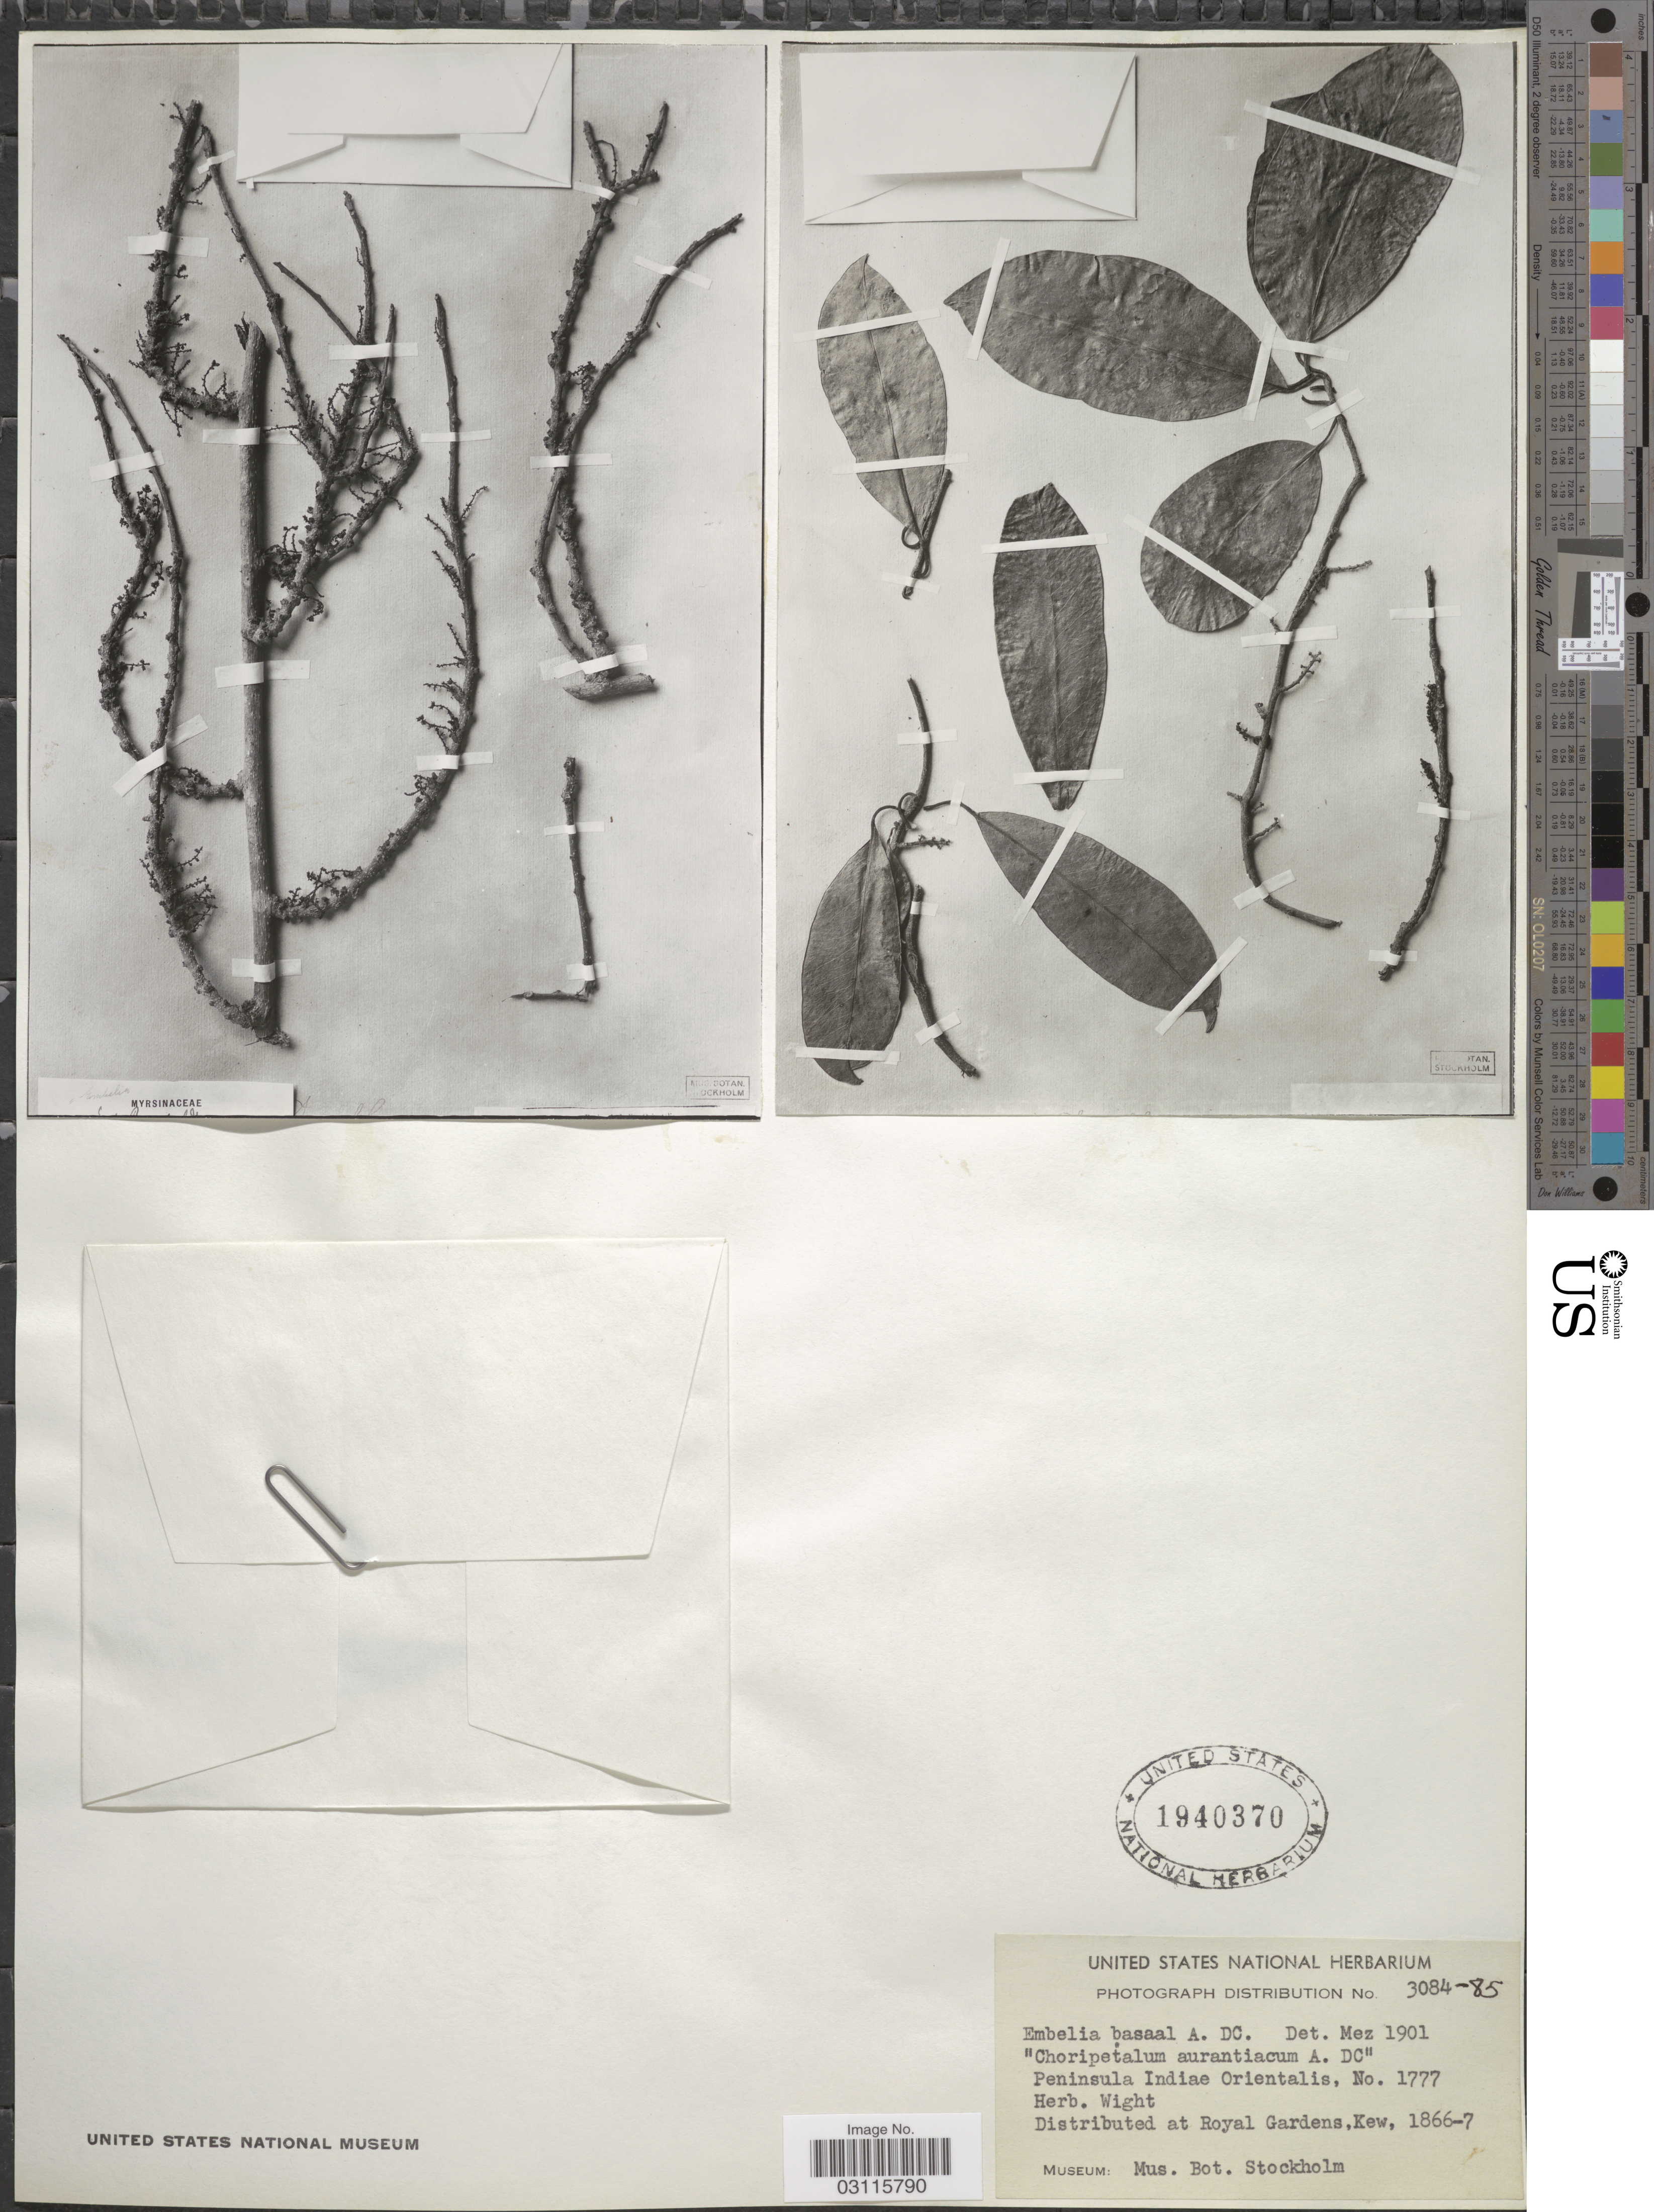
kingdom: Plantae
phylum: Tracheophyta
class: Magnoliopsida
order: Ericales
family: Primulaceae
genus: Embelia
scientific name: Embelia basaal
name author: A. DC.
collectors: ex Herb. Wight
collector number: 1777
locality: Peninsula Indiae Orientalis.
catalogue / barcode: US 1940370